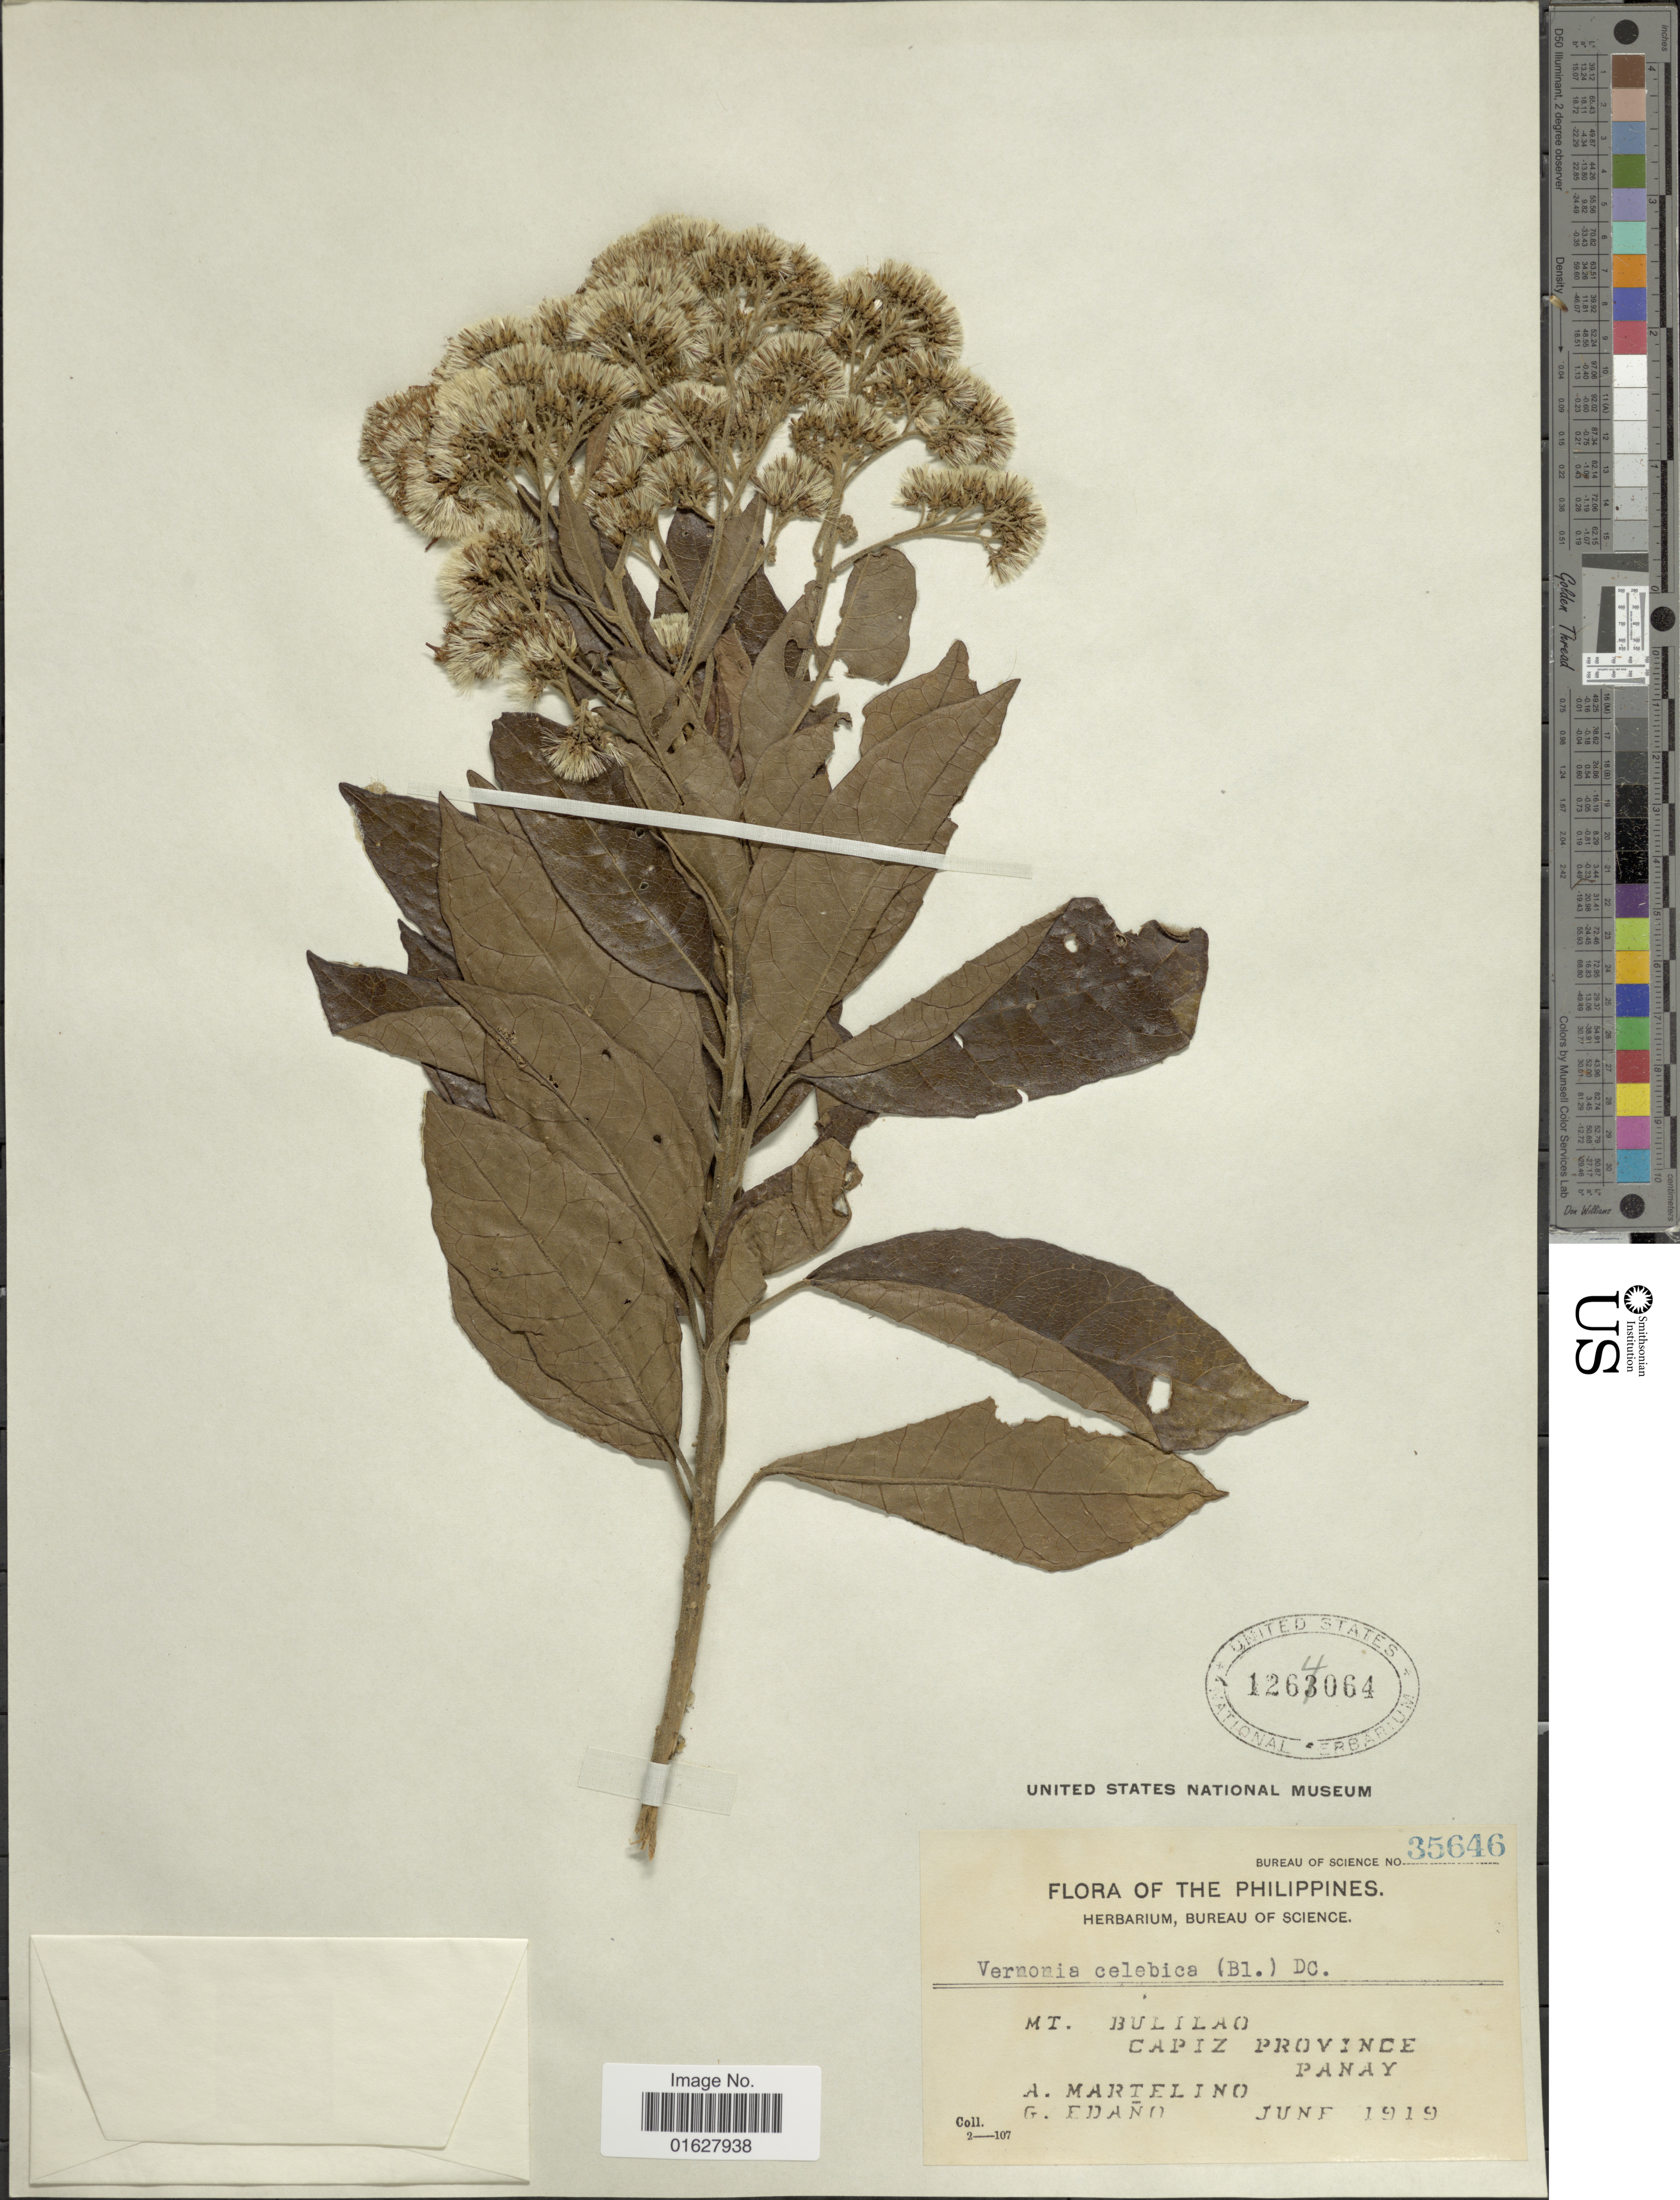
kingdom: Plantae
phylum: Tracheophyta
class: Magnoliopsida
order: Asterales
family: Asteraceae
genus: Strobocalyx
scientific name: Strobocalyx arborea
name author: (Buch.-Ham.) Sch. Bip.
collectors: A. Martelino & G. Edaño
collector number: Bureau of Science 35646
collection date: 1919-06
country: Philippines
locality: The Philippines. Mt. Bulilao. Capiz Province Panay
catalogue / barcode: US 1264064